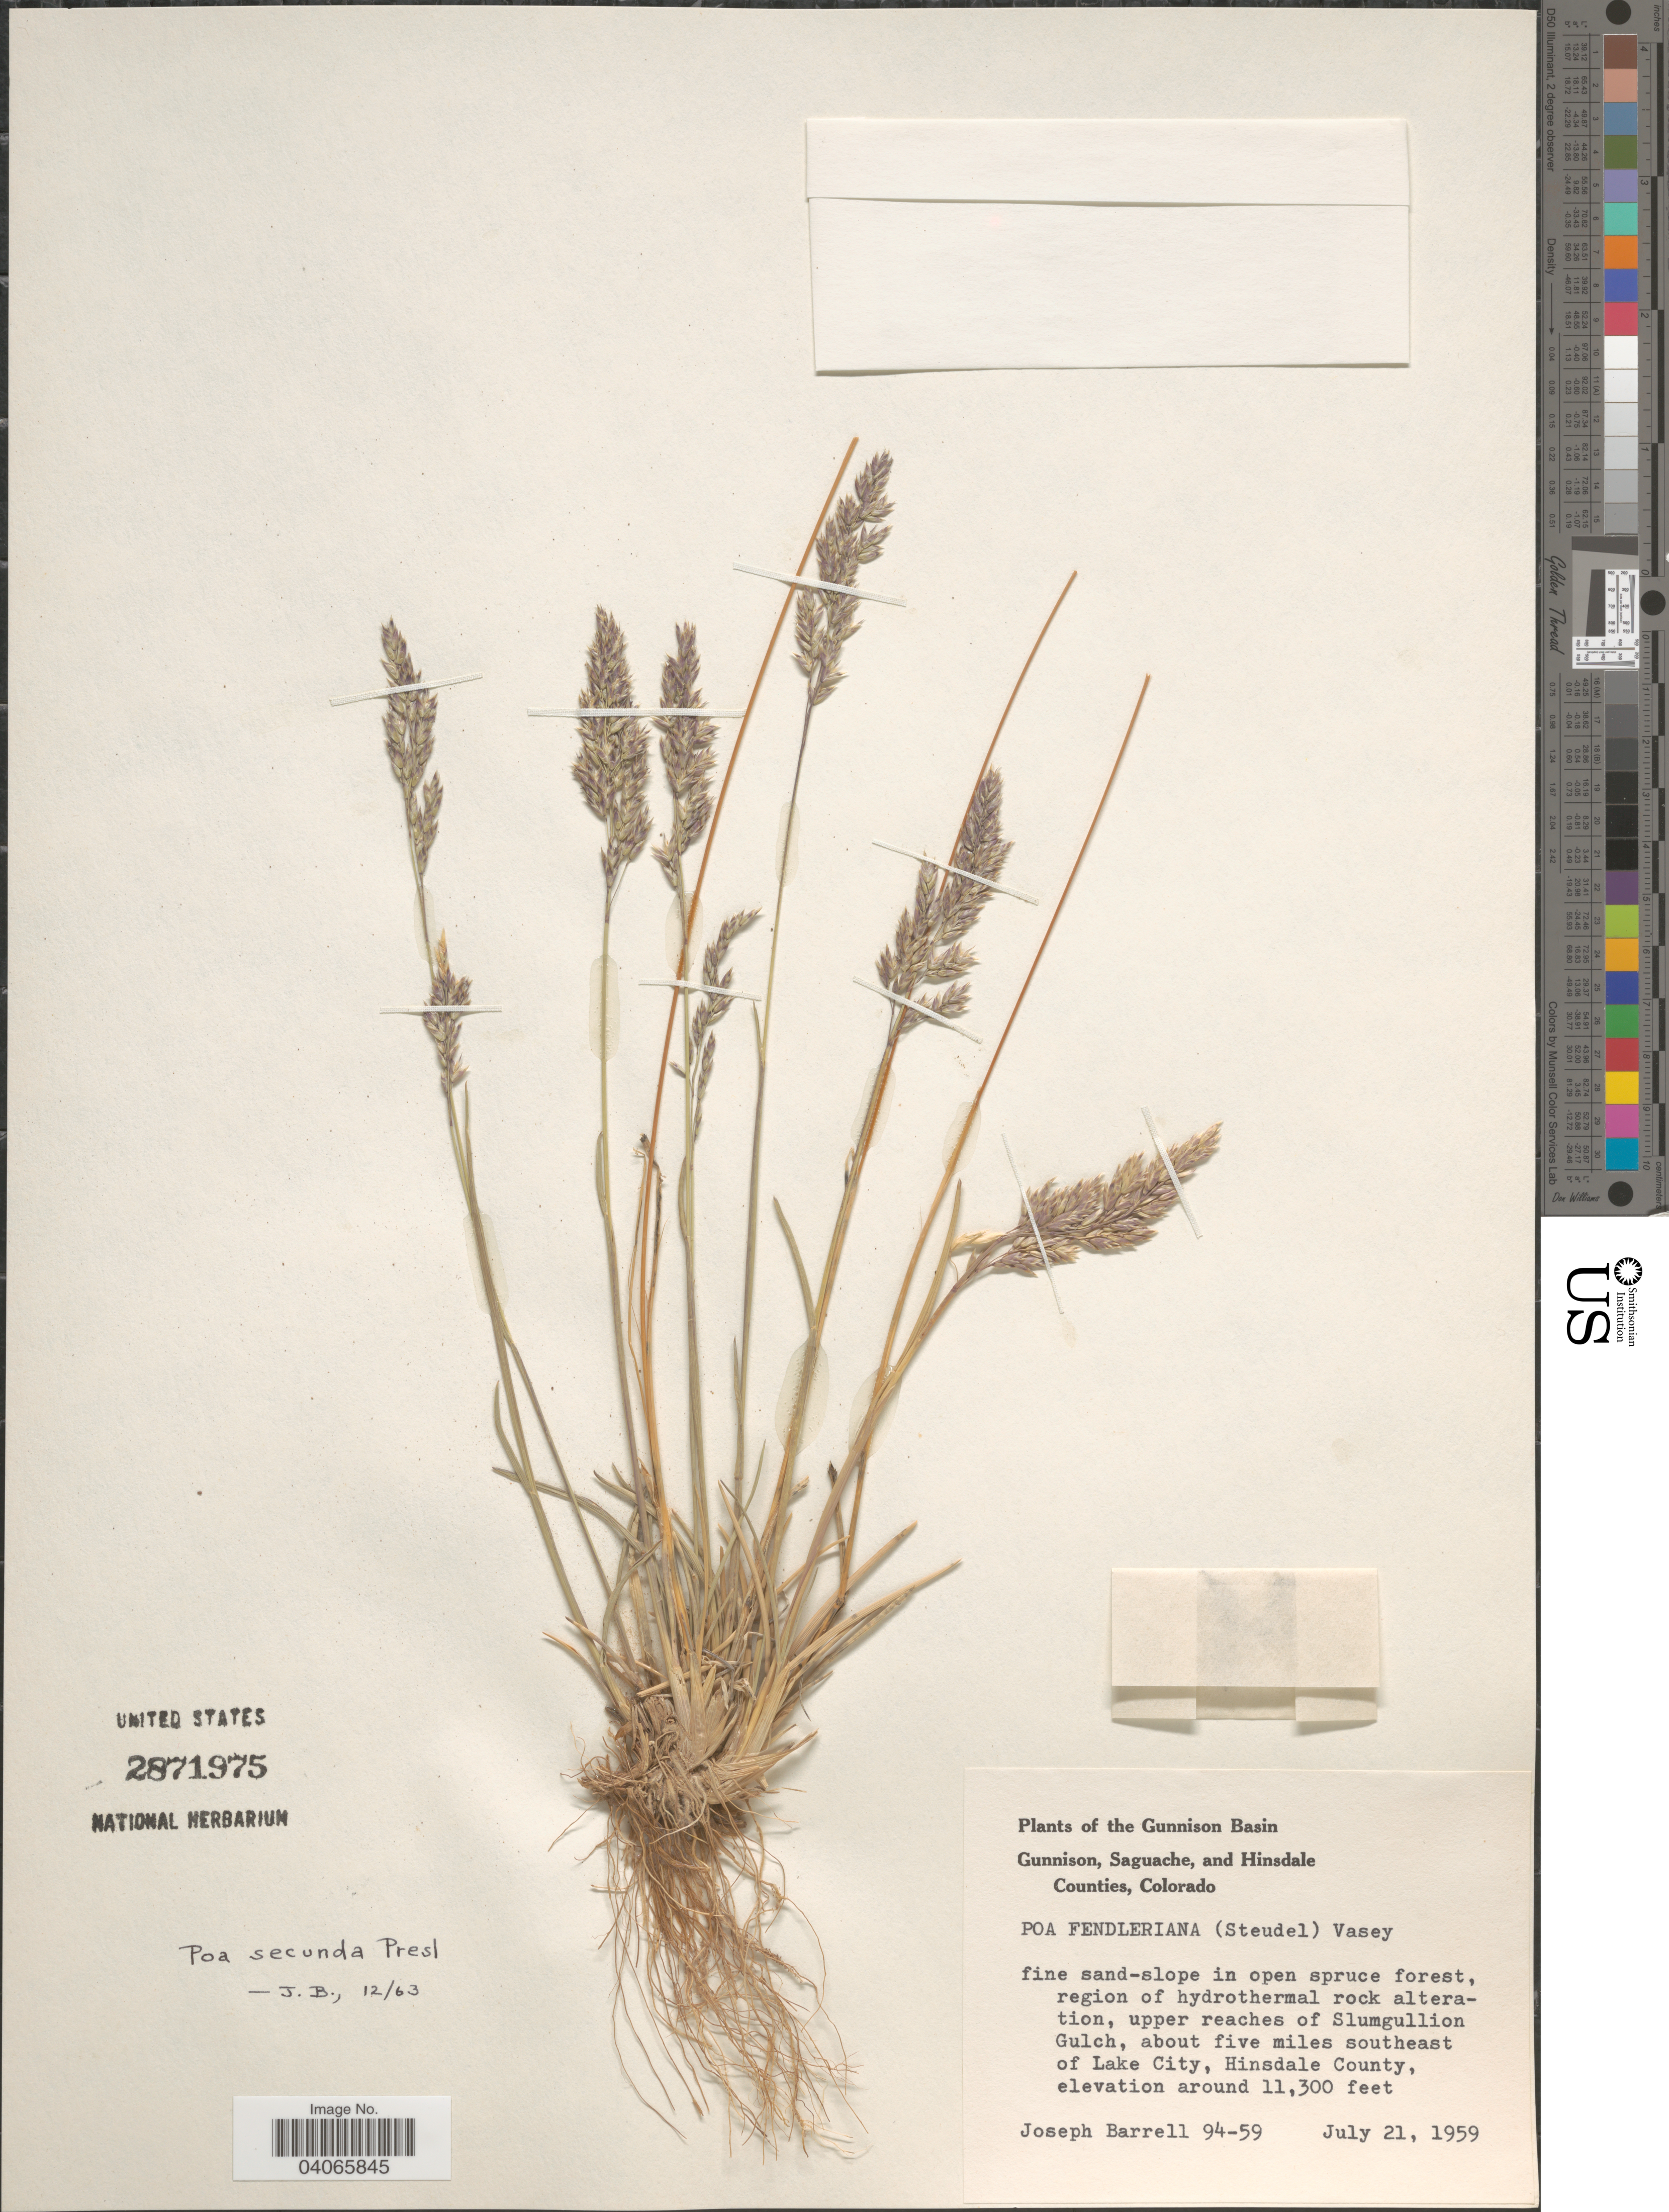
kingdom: Plantae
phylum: Tracheophyta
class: Liliopsida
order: Poales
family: Poaceae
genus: Poa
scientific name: Poa secunda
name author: J. Presl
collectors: J. Barrell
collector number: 94-59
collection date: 1959-07-21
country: United States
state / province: Colorado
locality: Gunnison Basin. Upper reaches of Slumgullion Gulch, about five miles southeast of Lake City, Hinsdale County.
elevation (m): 3444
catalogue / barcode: US 2871975